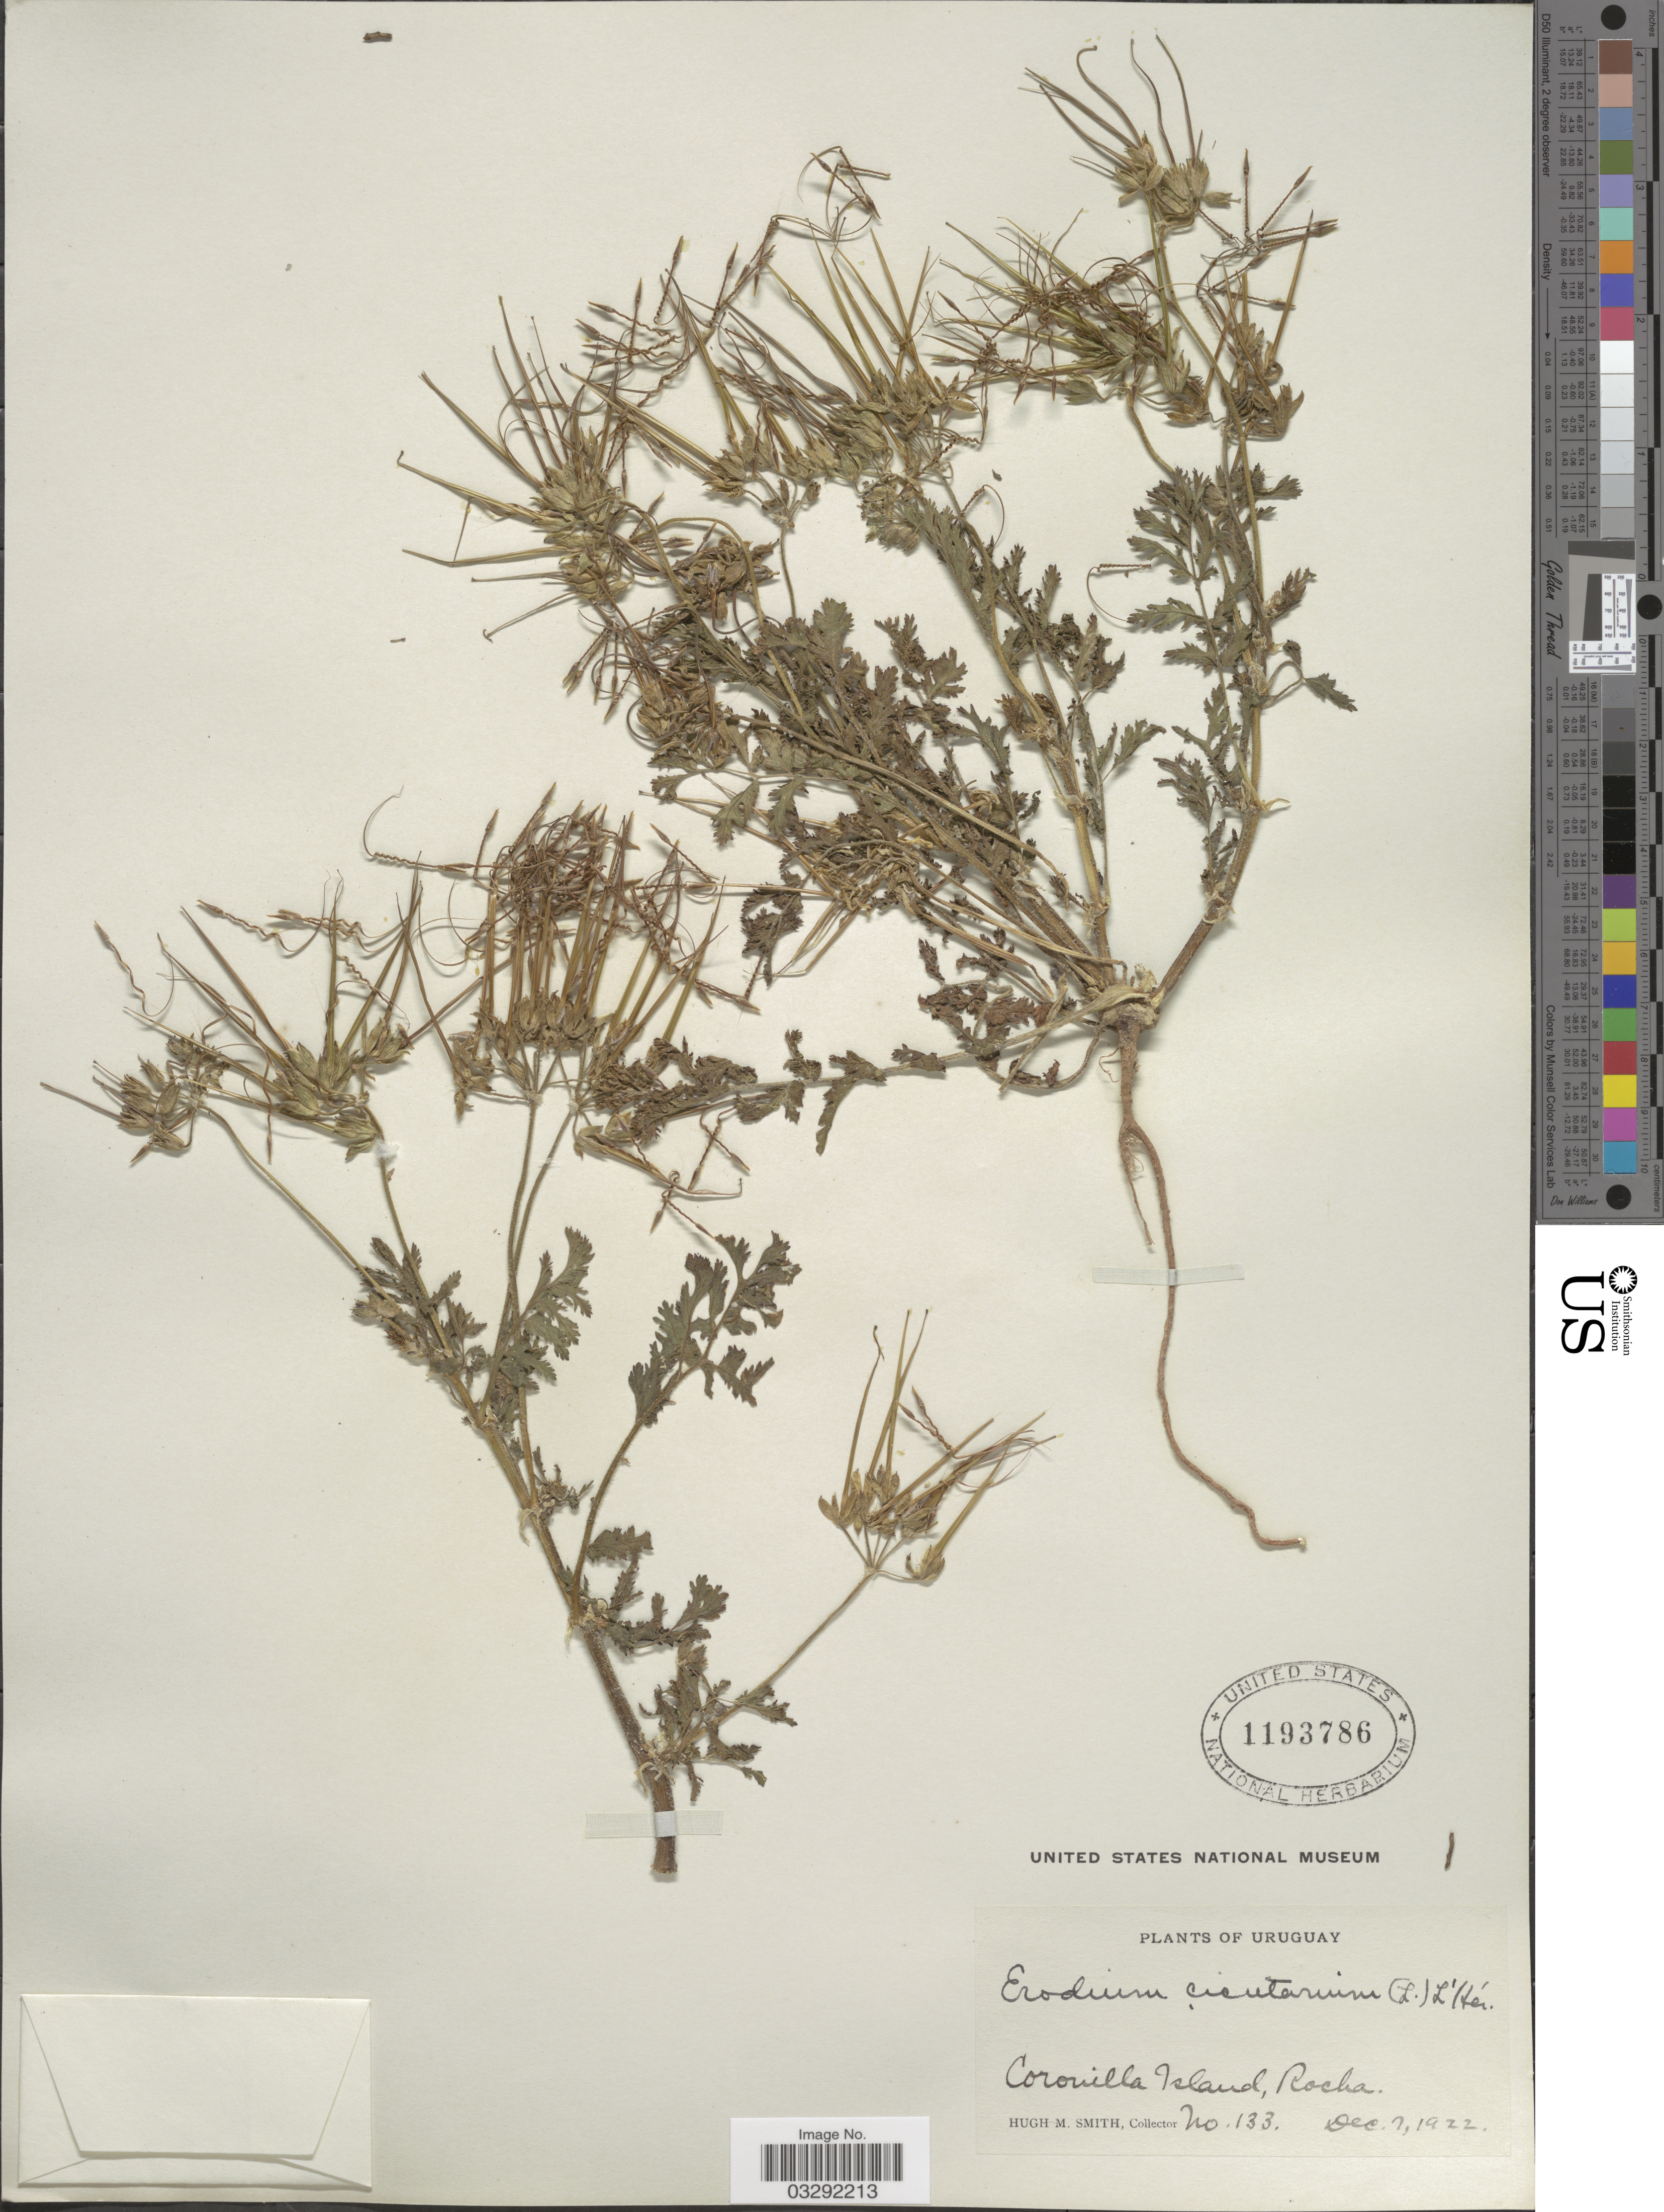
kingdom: Plantae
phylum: Tracheophyta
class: Magnoliopsida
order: Geraniales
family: Geraniaceae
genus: Erodium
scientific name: Erodium cicutarium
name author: (L.) L'Hér.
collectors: H. M. Smith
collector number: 133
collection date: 1922-12-07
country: Uruguay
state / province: Rocha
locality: Coronilla Island.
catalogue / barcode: US 1193786